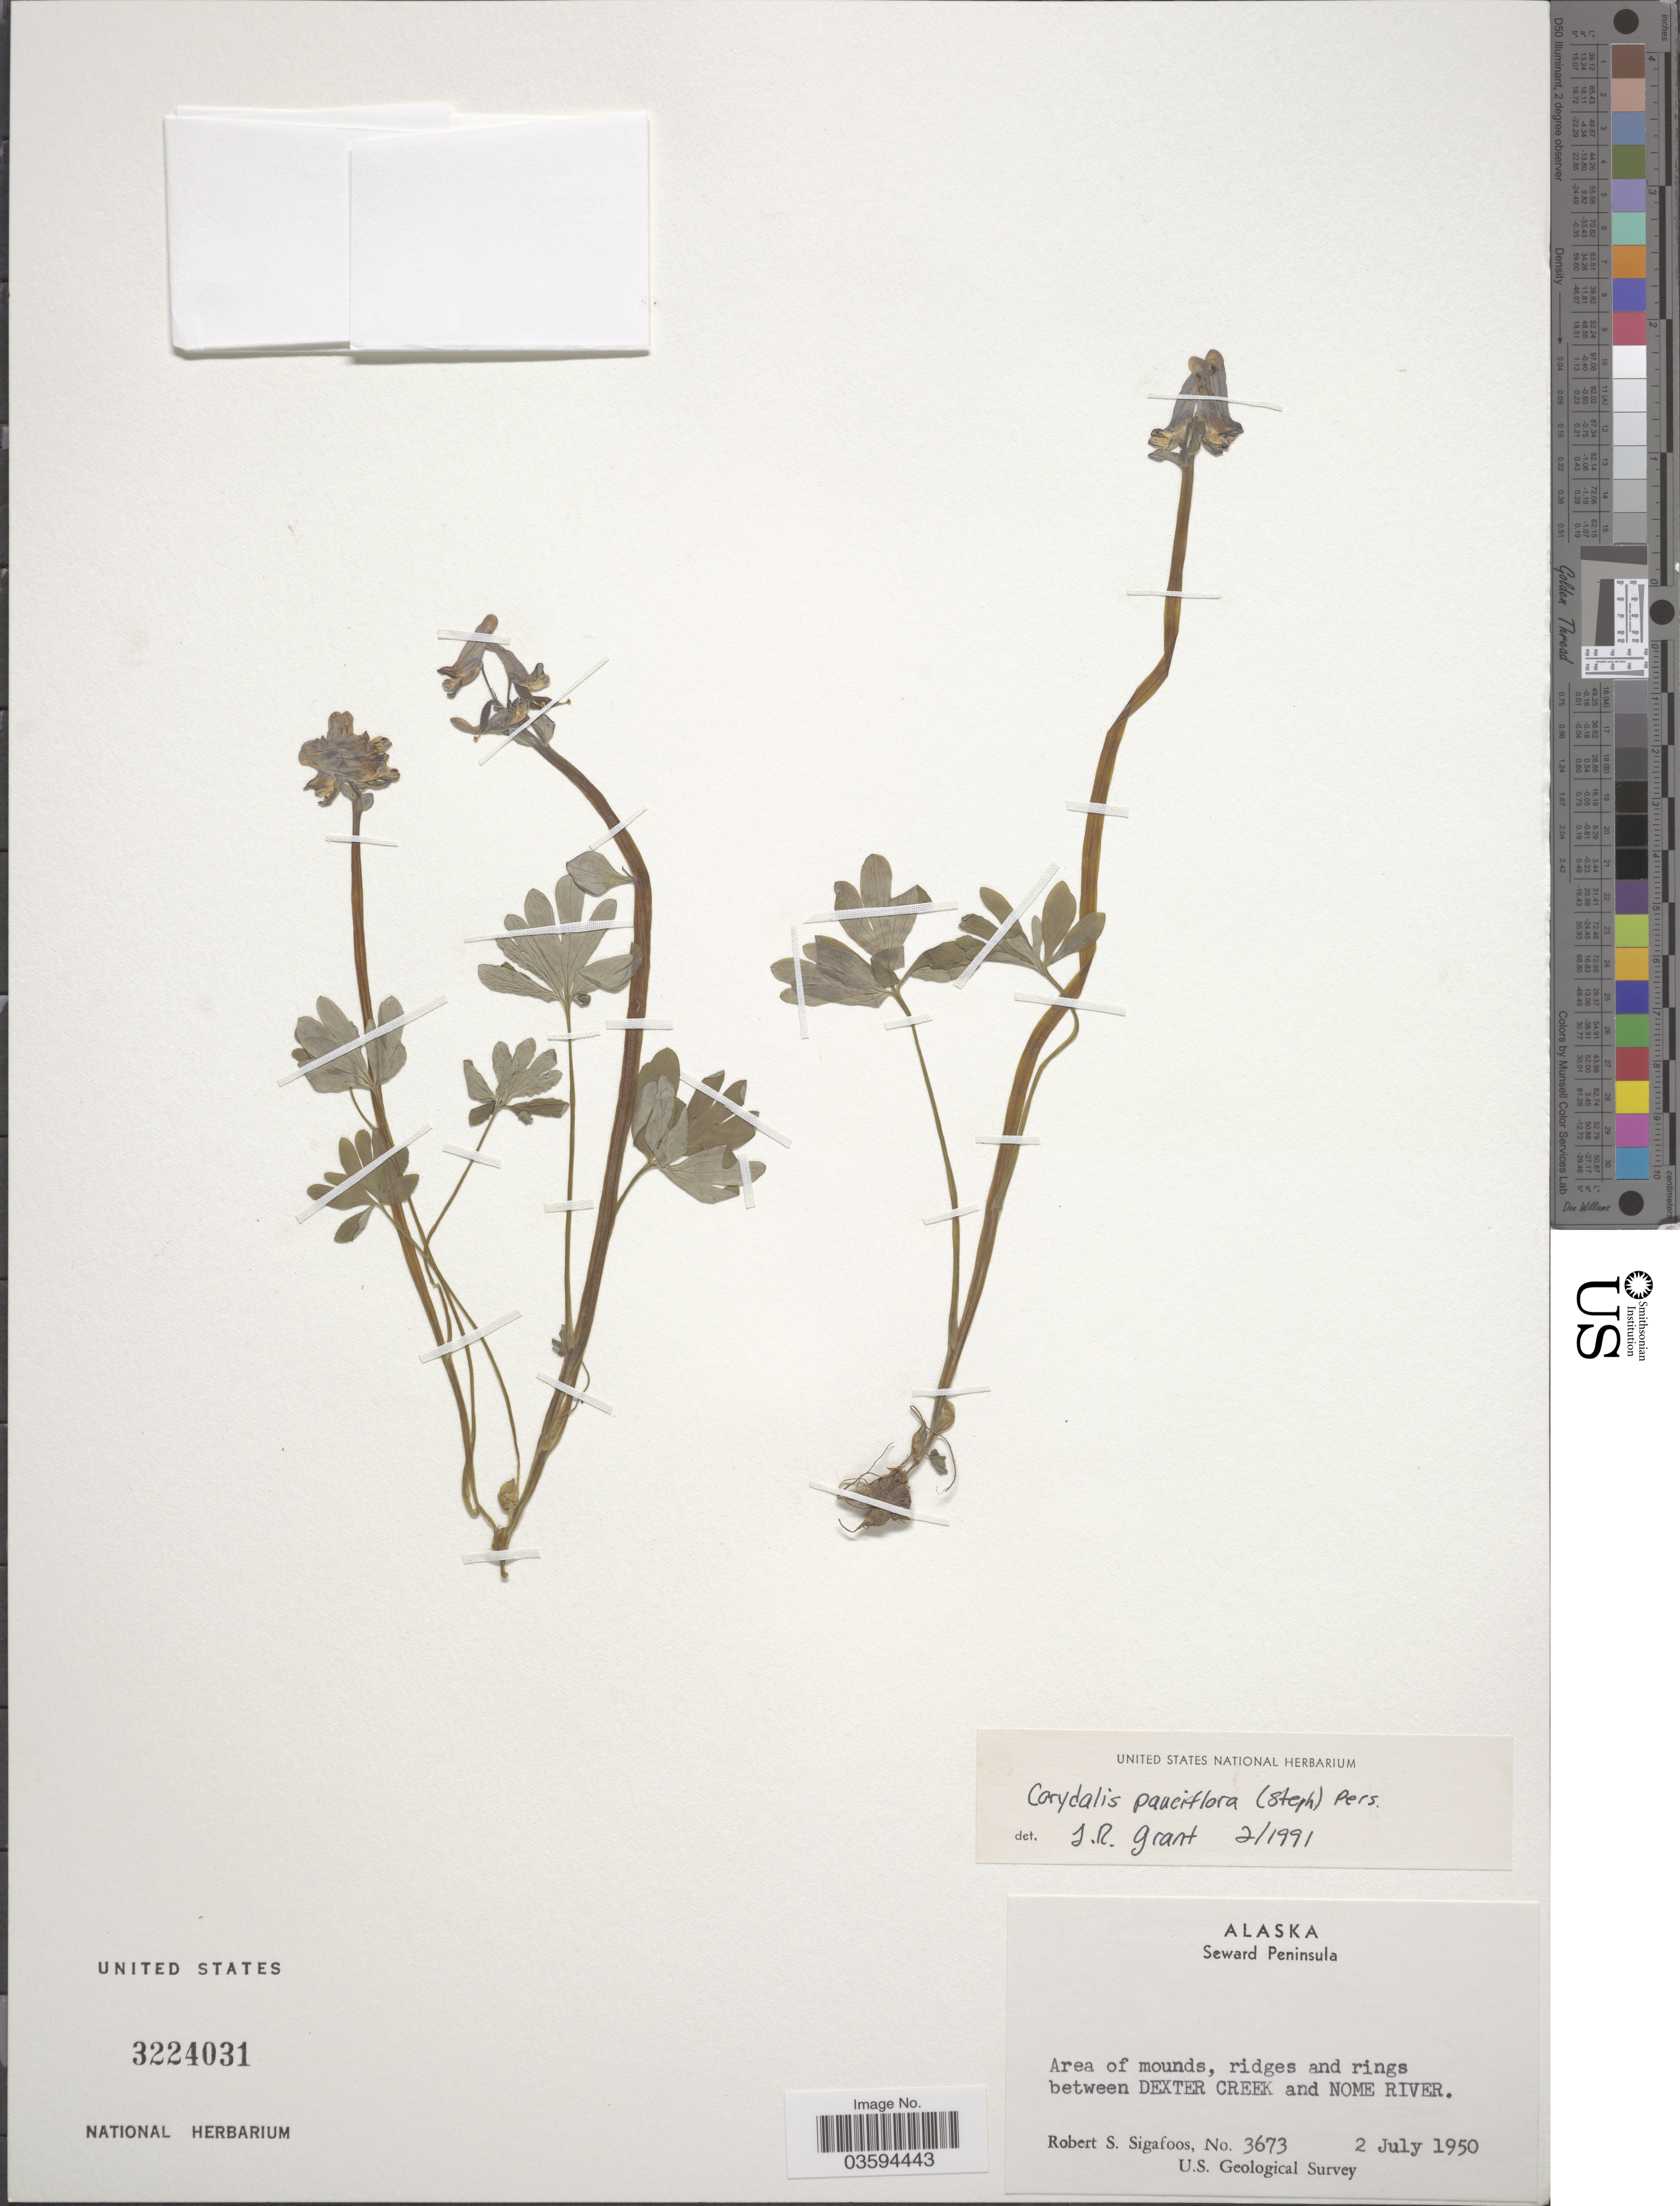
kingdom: Plantae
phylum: Tracheophyta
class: Magnoliopsida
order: Ranunculales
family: Papaveraceae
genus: Corydalis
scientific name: Corydalis pauciflora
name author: (Stephan) Pers.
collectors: R. Sigafoos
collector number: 3673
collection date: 1950-07-02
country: United States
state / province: Alaska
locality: Seward Peninsula. Area of mounds, ridges and rings between Dexter Creek and Nome River.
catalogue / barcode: US 3224031